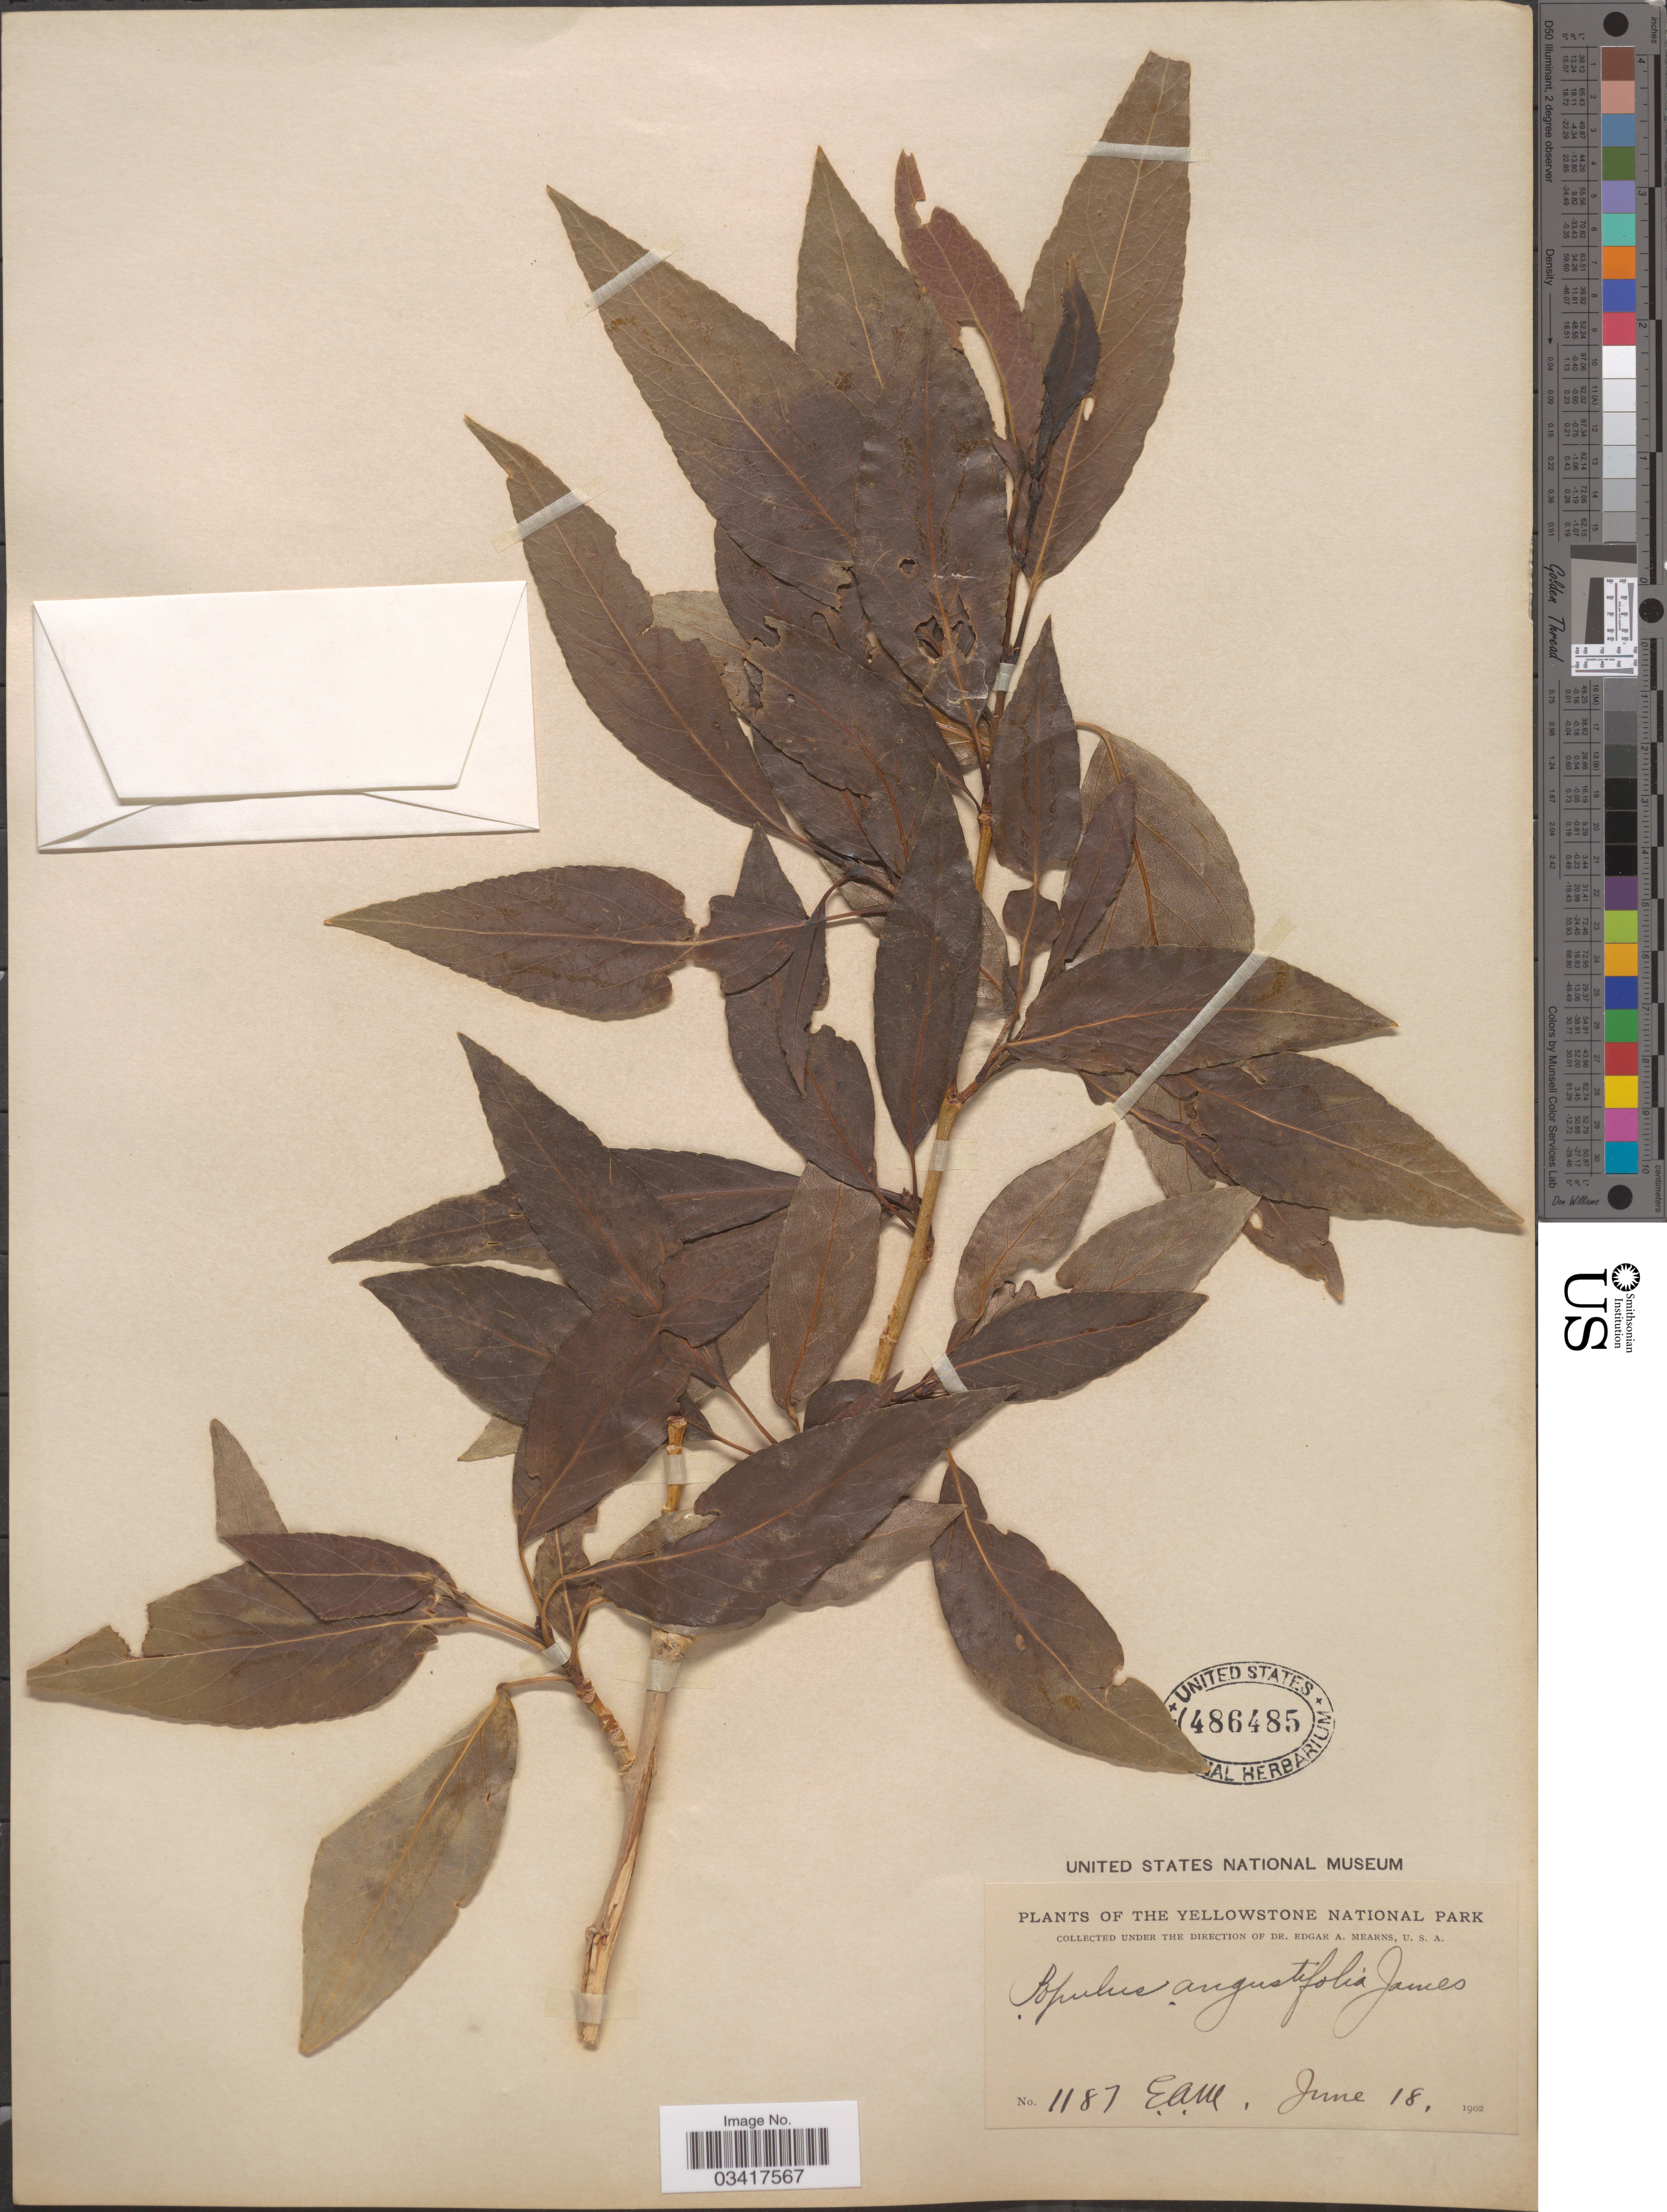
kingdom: Plantae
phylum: Tracheophyta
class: Magnoliopsida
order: Malpighiales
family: Salicaceae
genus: Populus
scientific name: Populus angustifolia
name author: E. James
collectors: E. A. Mearns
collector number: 1187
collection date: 1902-06-18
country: United States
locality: The Yellowstone National Park.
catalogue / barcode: US 486485